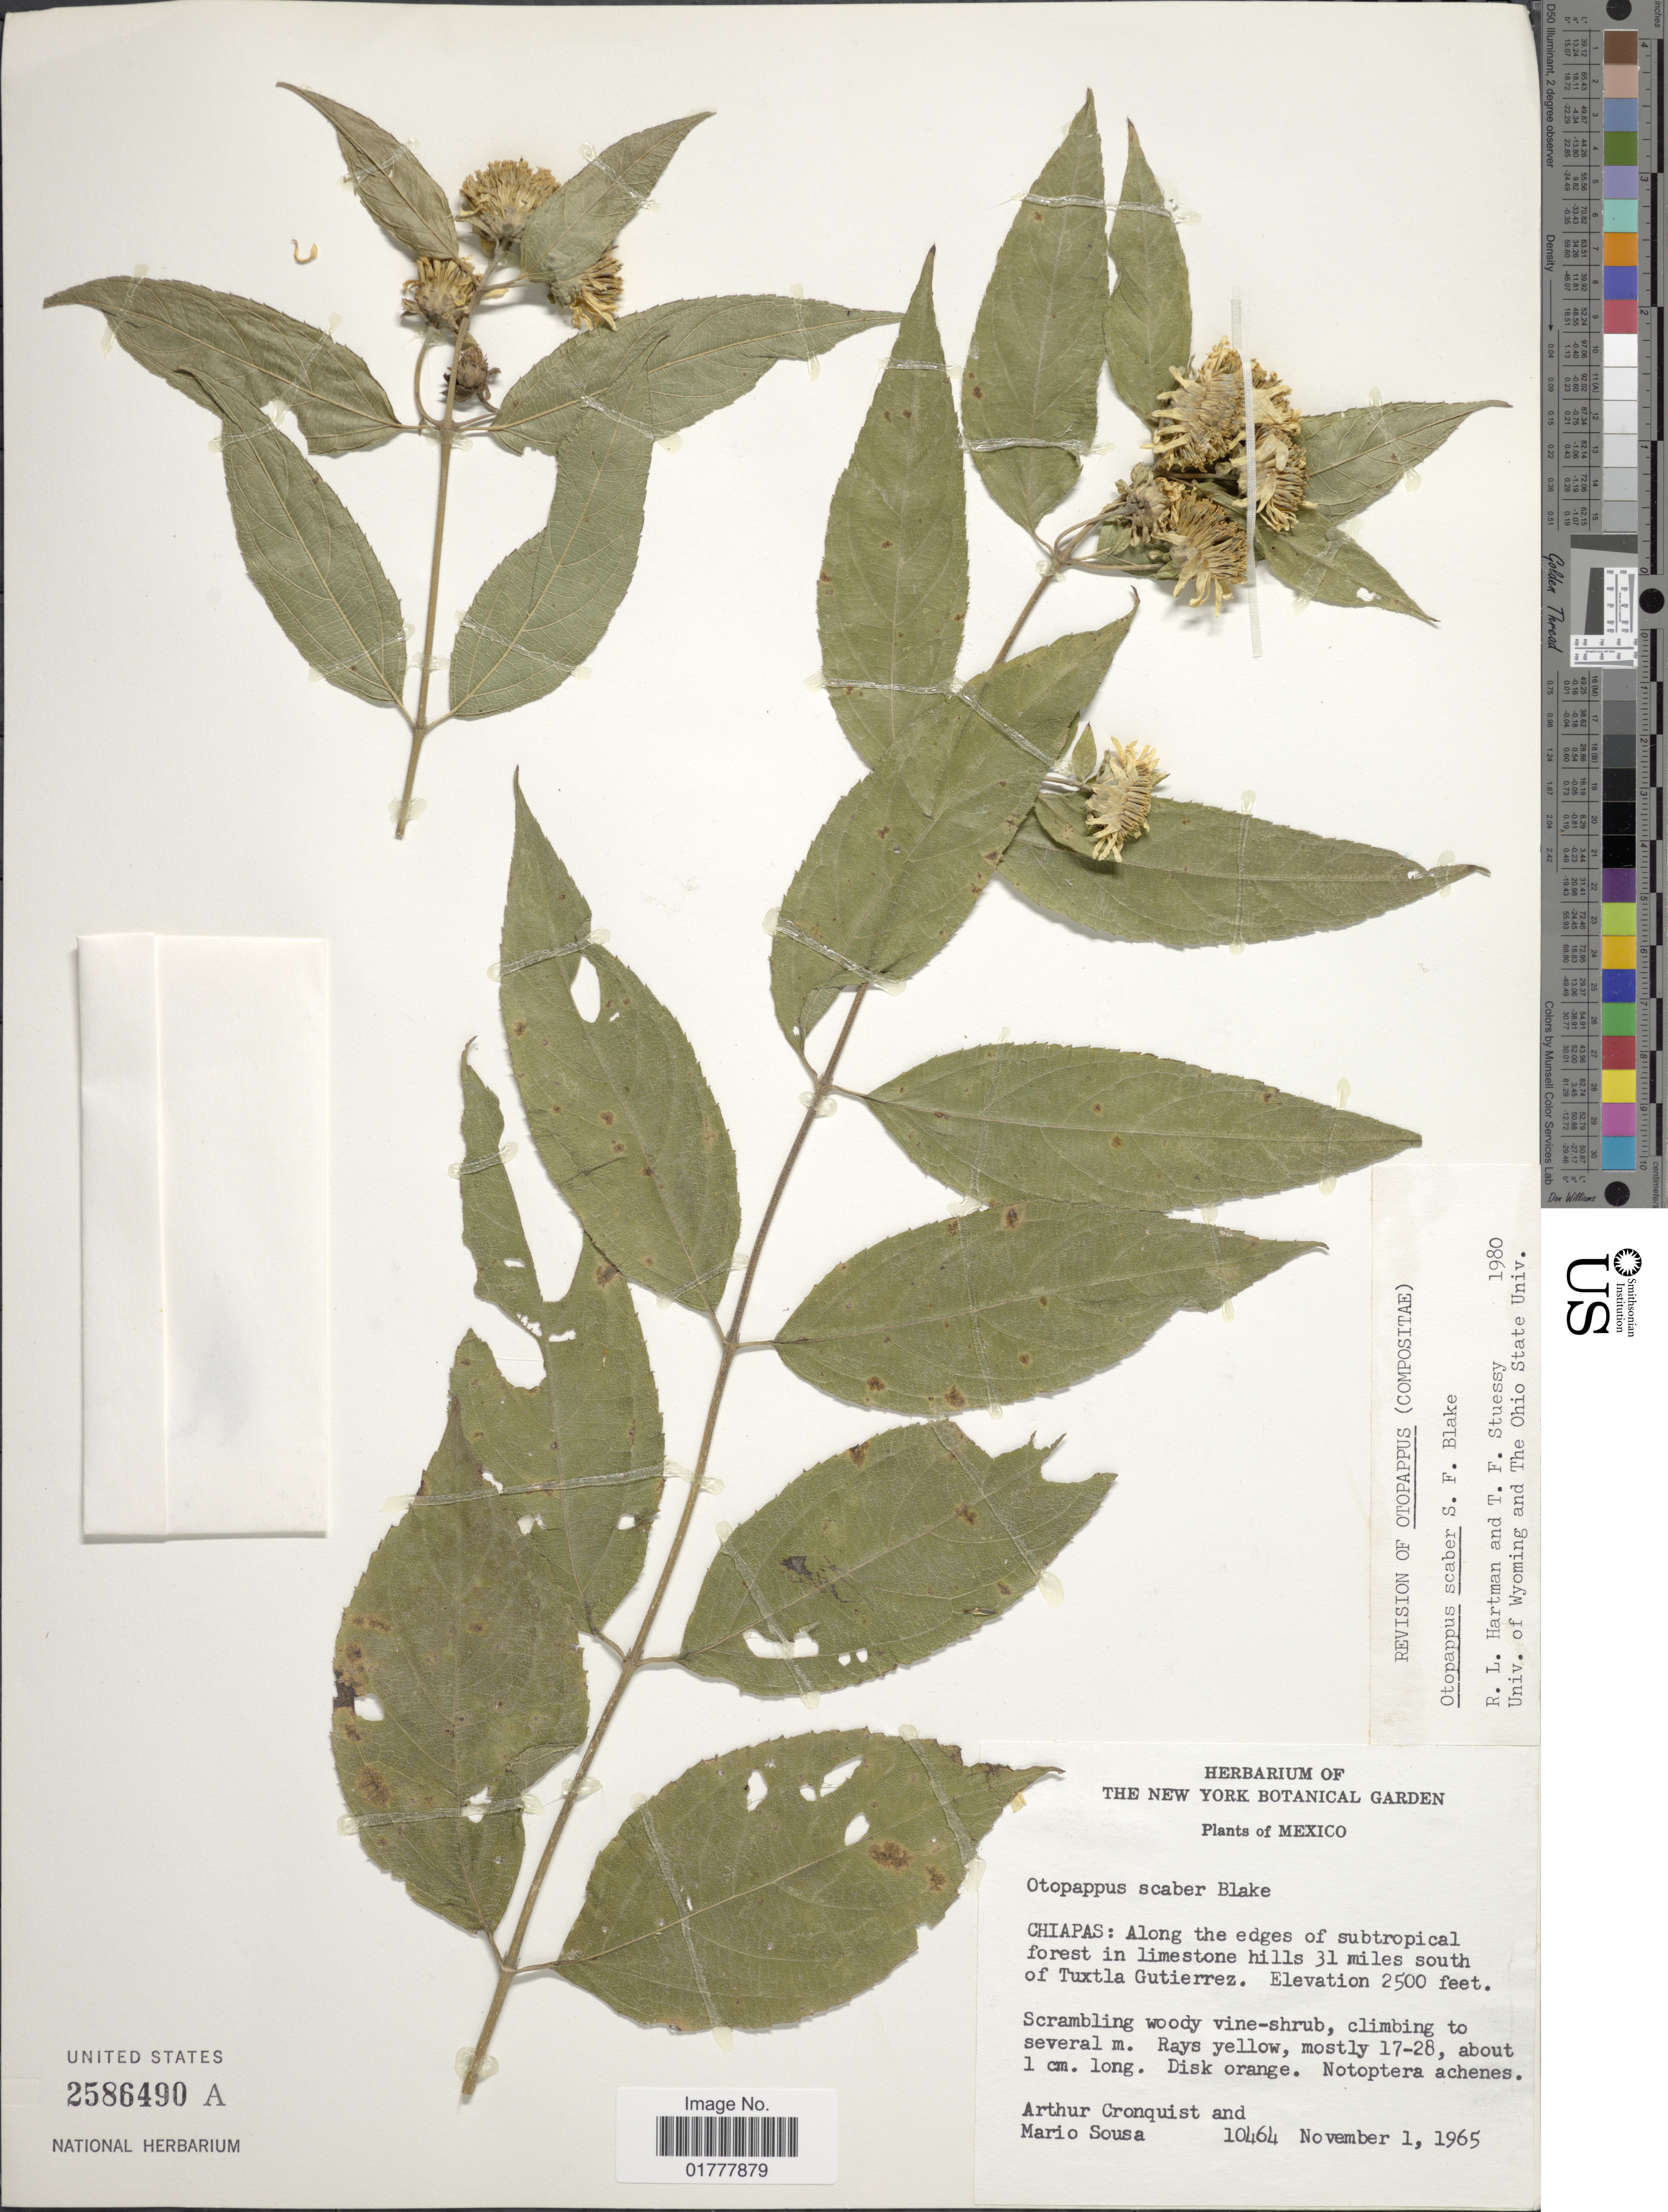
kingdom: Plantae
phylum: Tracheophyta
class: Magnoliopsida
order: Asterales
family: Asteraceae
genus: Otopappus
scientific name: Otopappus scaber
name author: S.F. Blake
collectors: A. J. Cronquist & M. Sousa S.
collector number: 10464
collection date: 1965-11-01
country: Mexico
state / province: Chiapas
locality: Chiapas: Along the edges of subtropical forest in limestone hills 31 miles south of Tuxtla Gutierrez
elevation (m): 762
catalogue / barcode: US 2586490A